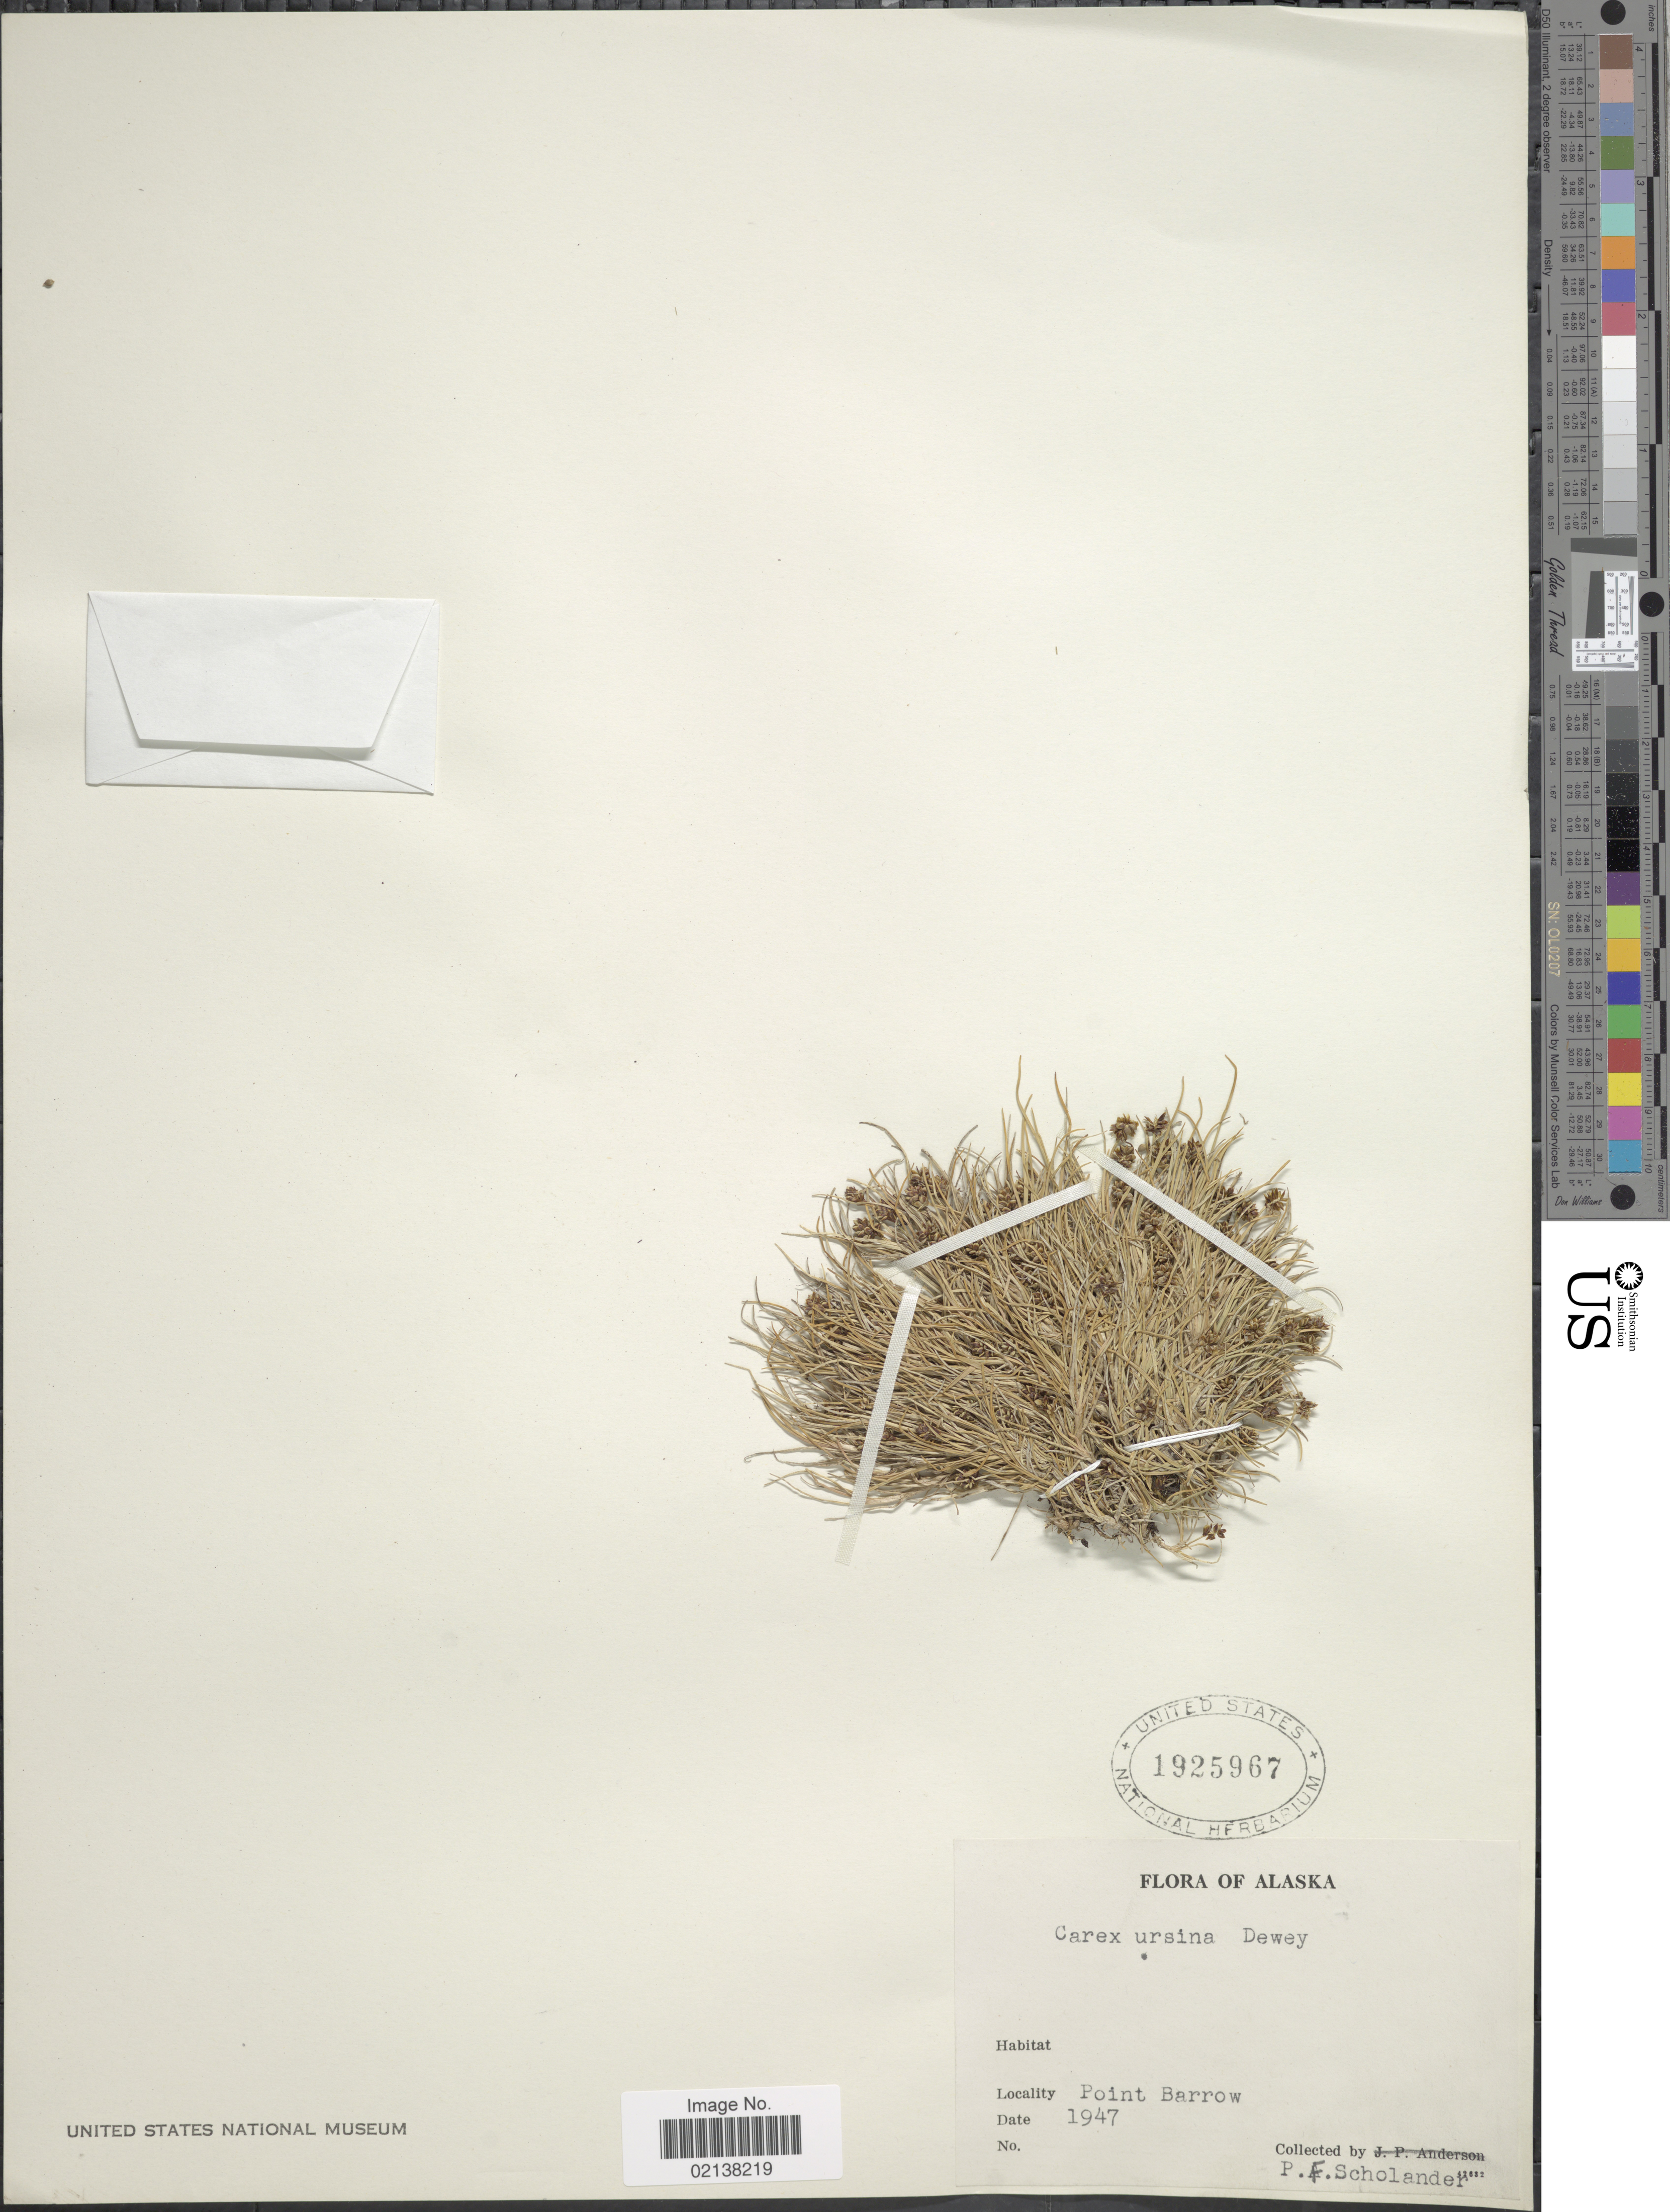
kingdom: Plantae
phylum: Tracheophyta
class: Liliopsida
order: Poales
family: Cyperaceae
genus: Carex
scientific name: Carex ursina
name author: Dewey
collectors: P. Scholander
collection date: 1947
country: United States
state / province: Alaska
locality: Point Barrow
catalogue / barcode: US 1925967